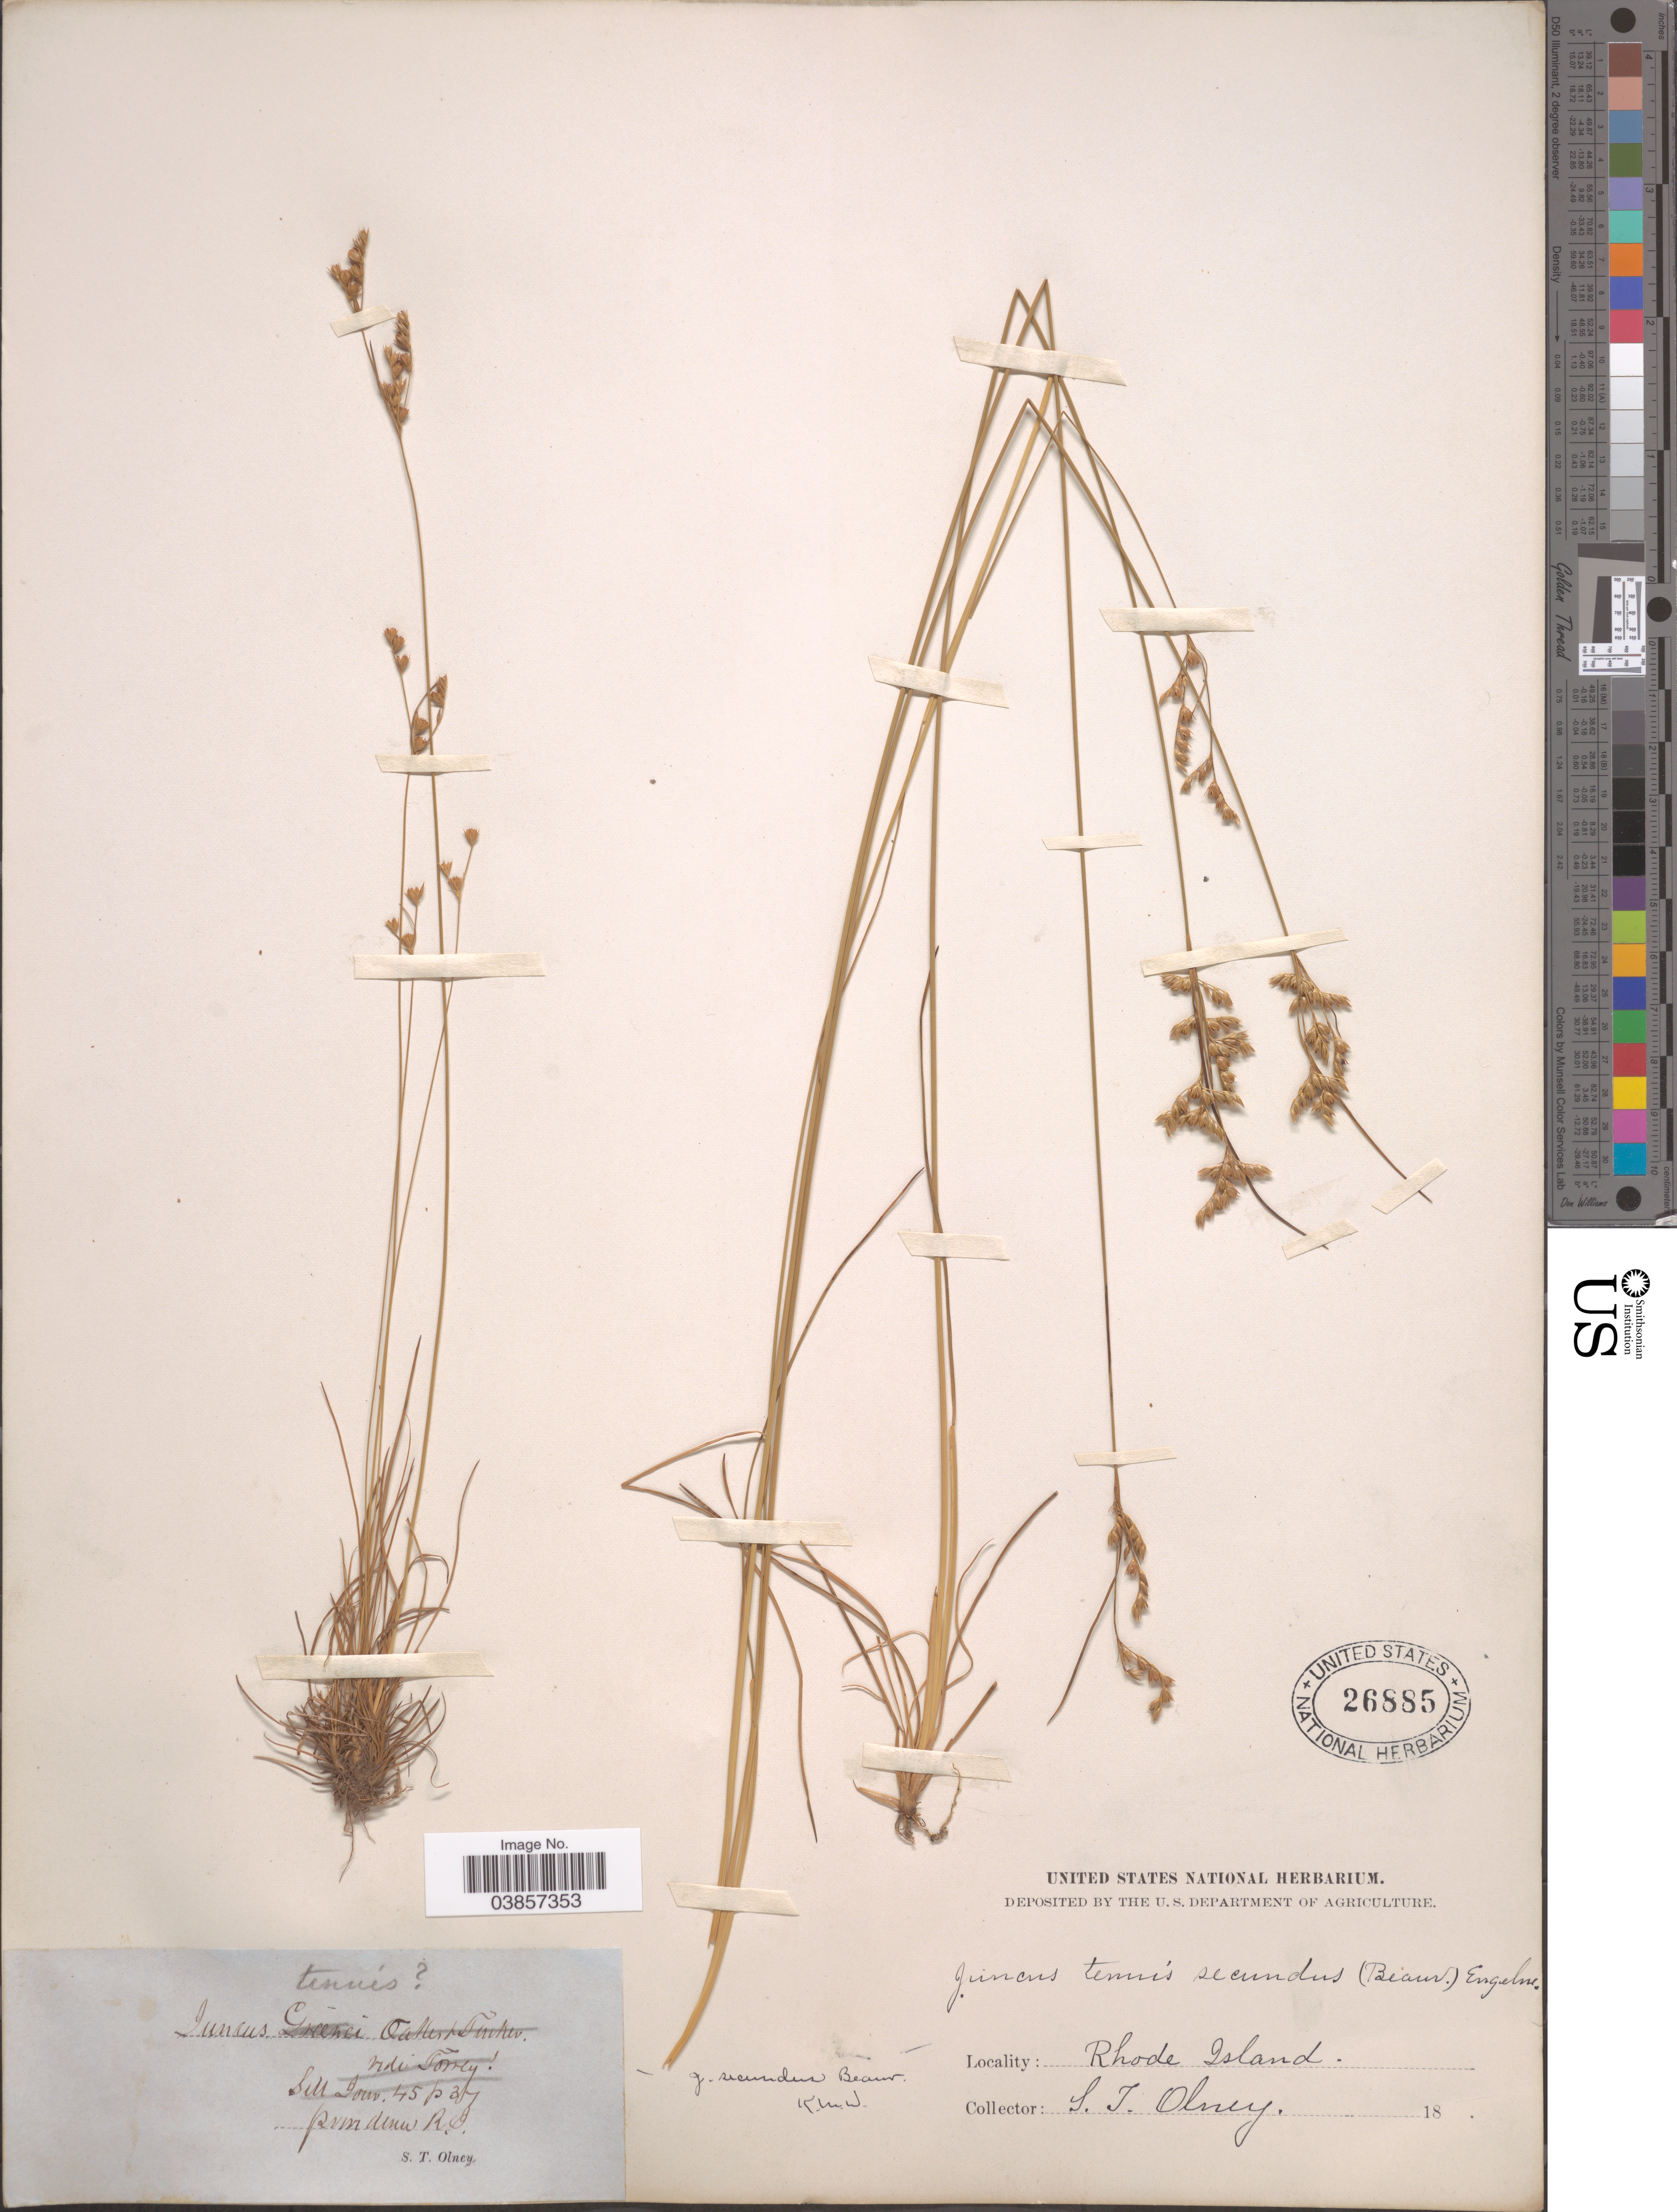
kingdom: Plantae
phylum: Tracheophyta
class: Liliopsida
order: Poales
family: Juncaceae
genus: Juncus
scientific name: Juncus secundus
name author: P. Beauv.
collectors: S. Olney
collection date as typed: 18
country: United States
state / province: Rhode Island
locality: Providence.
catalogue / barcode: US 26885